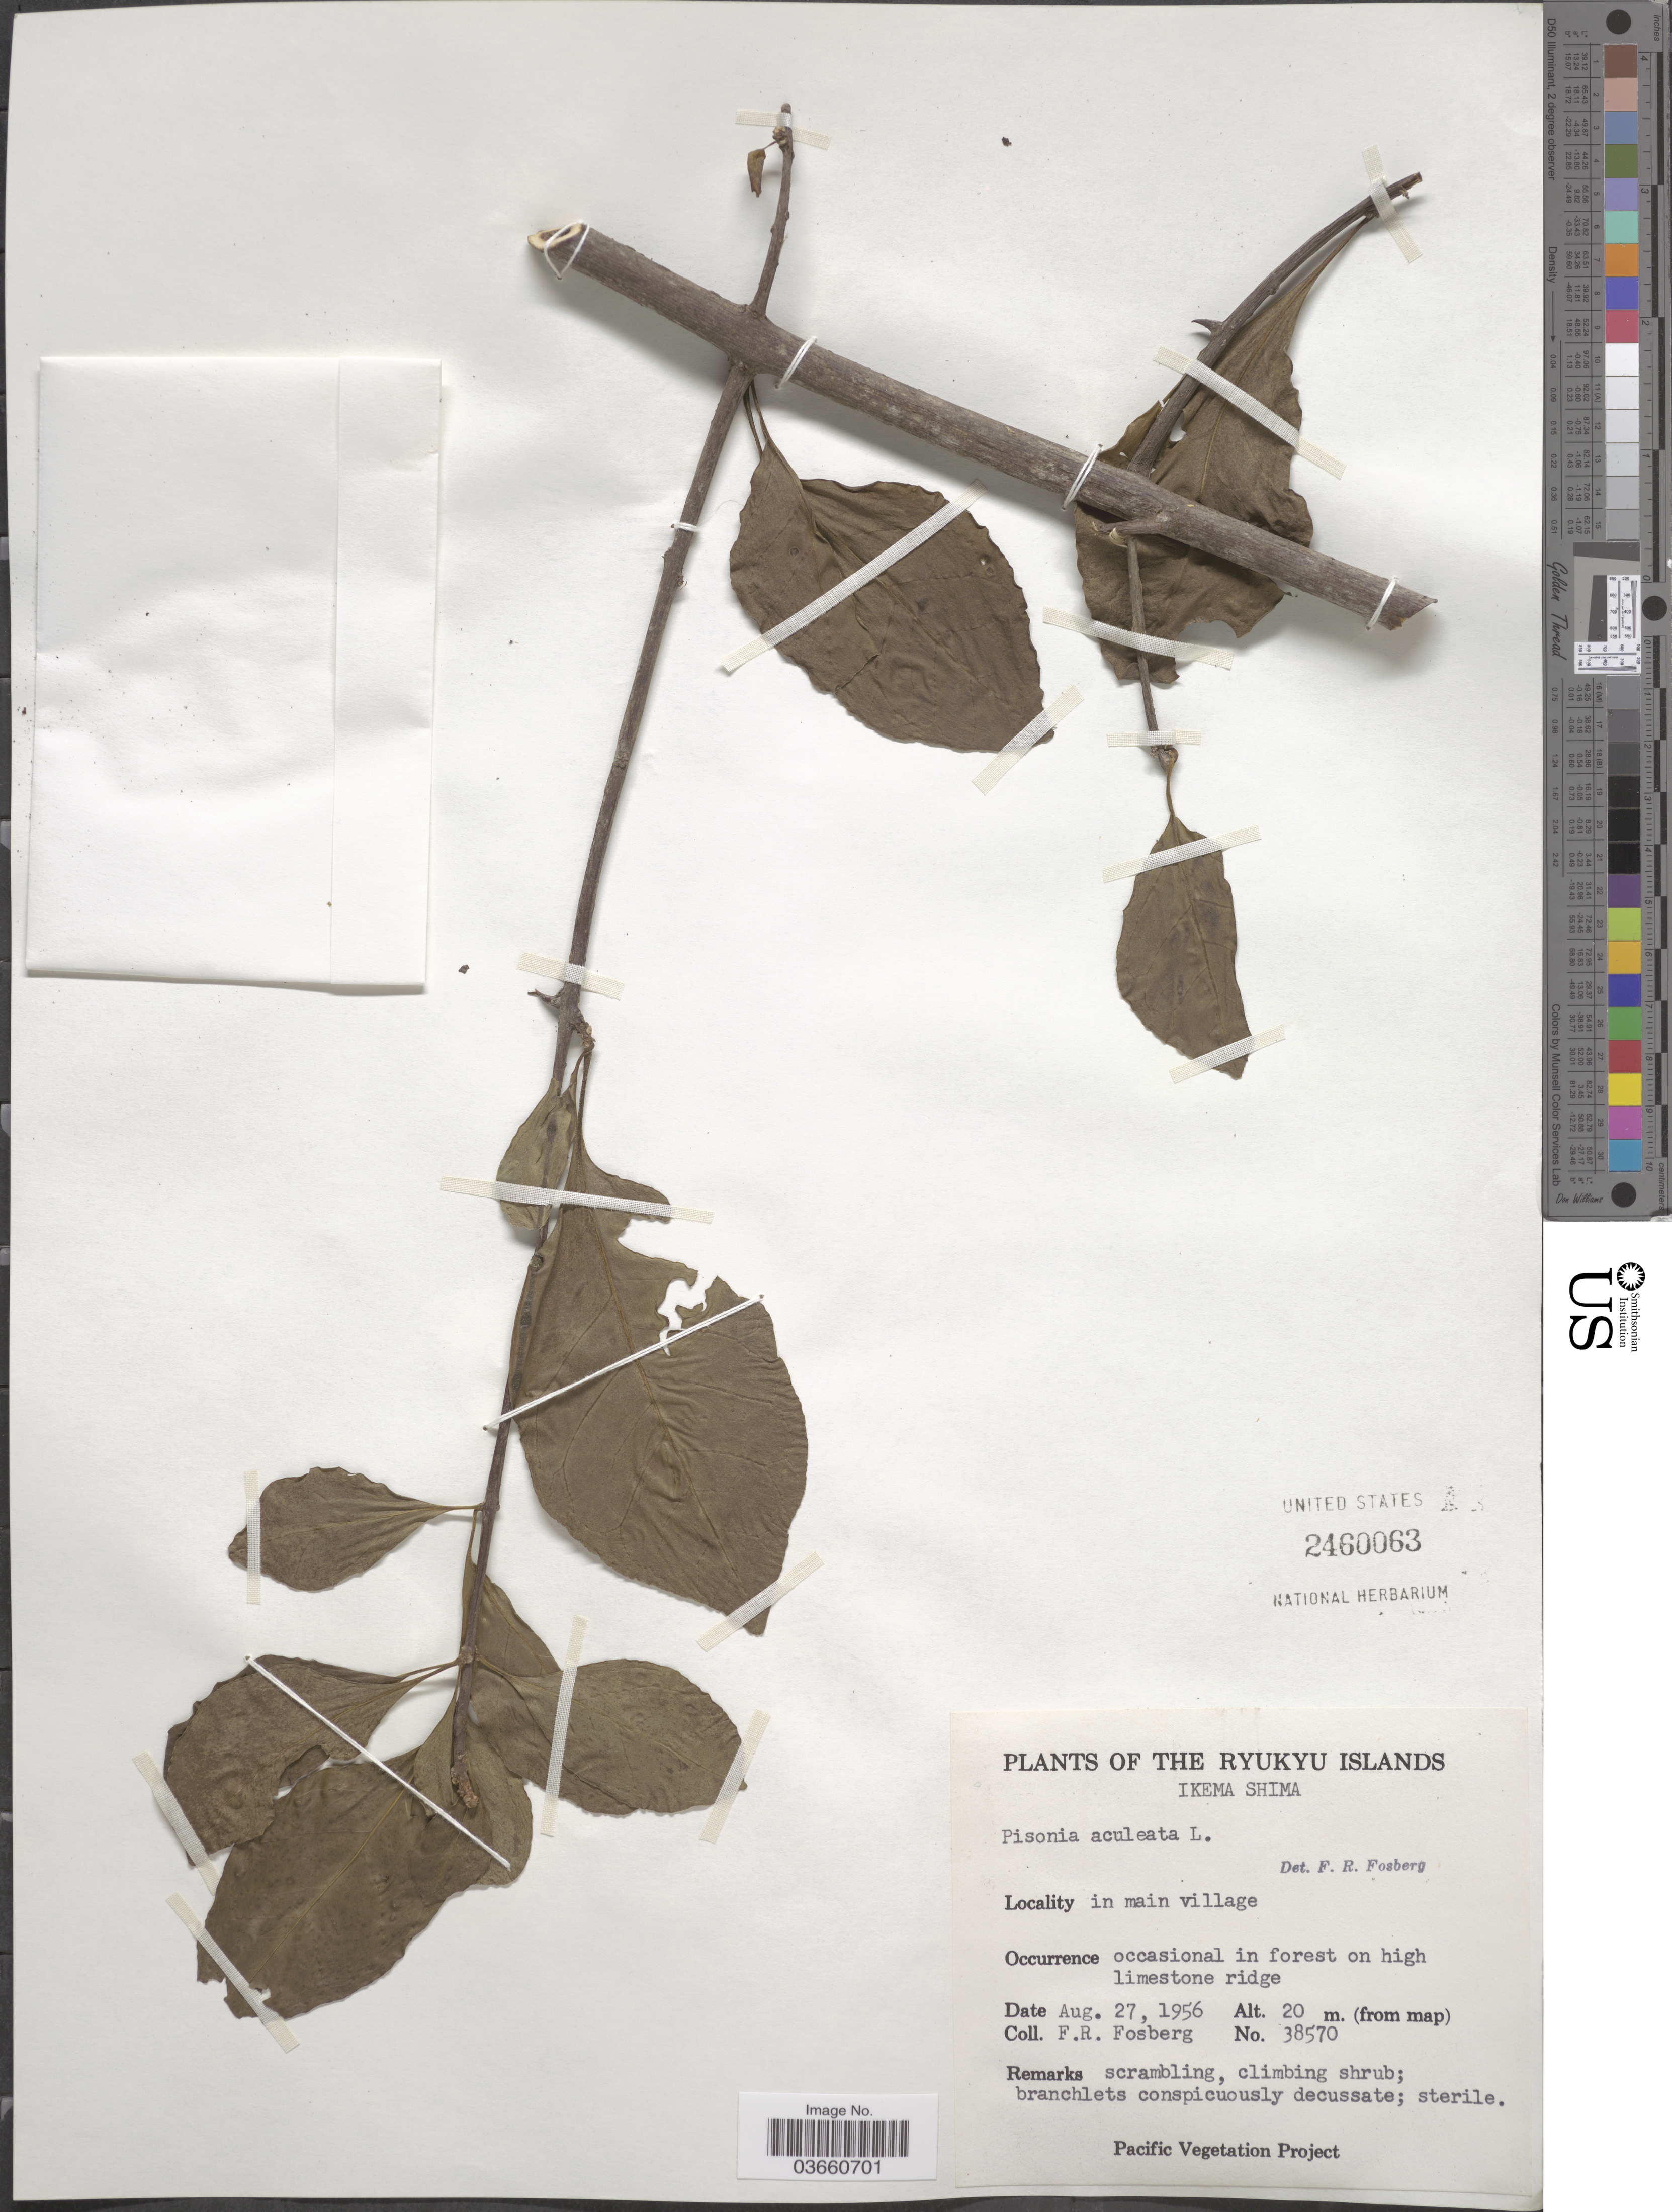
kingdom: Plantae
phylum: Tracheophyta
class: Magnoliopsida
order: Caryophyllales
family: Nyctaginaceae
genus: Pisonia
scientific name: Pisonia aculeata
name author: L.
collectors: F. R. Fosberg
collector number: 38570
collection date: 1956-08-27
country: Japan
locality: The Ryukyu Islands. Ikema Shima. In main village.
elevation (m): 20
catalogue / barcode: US 2460063